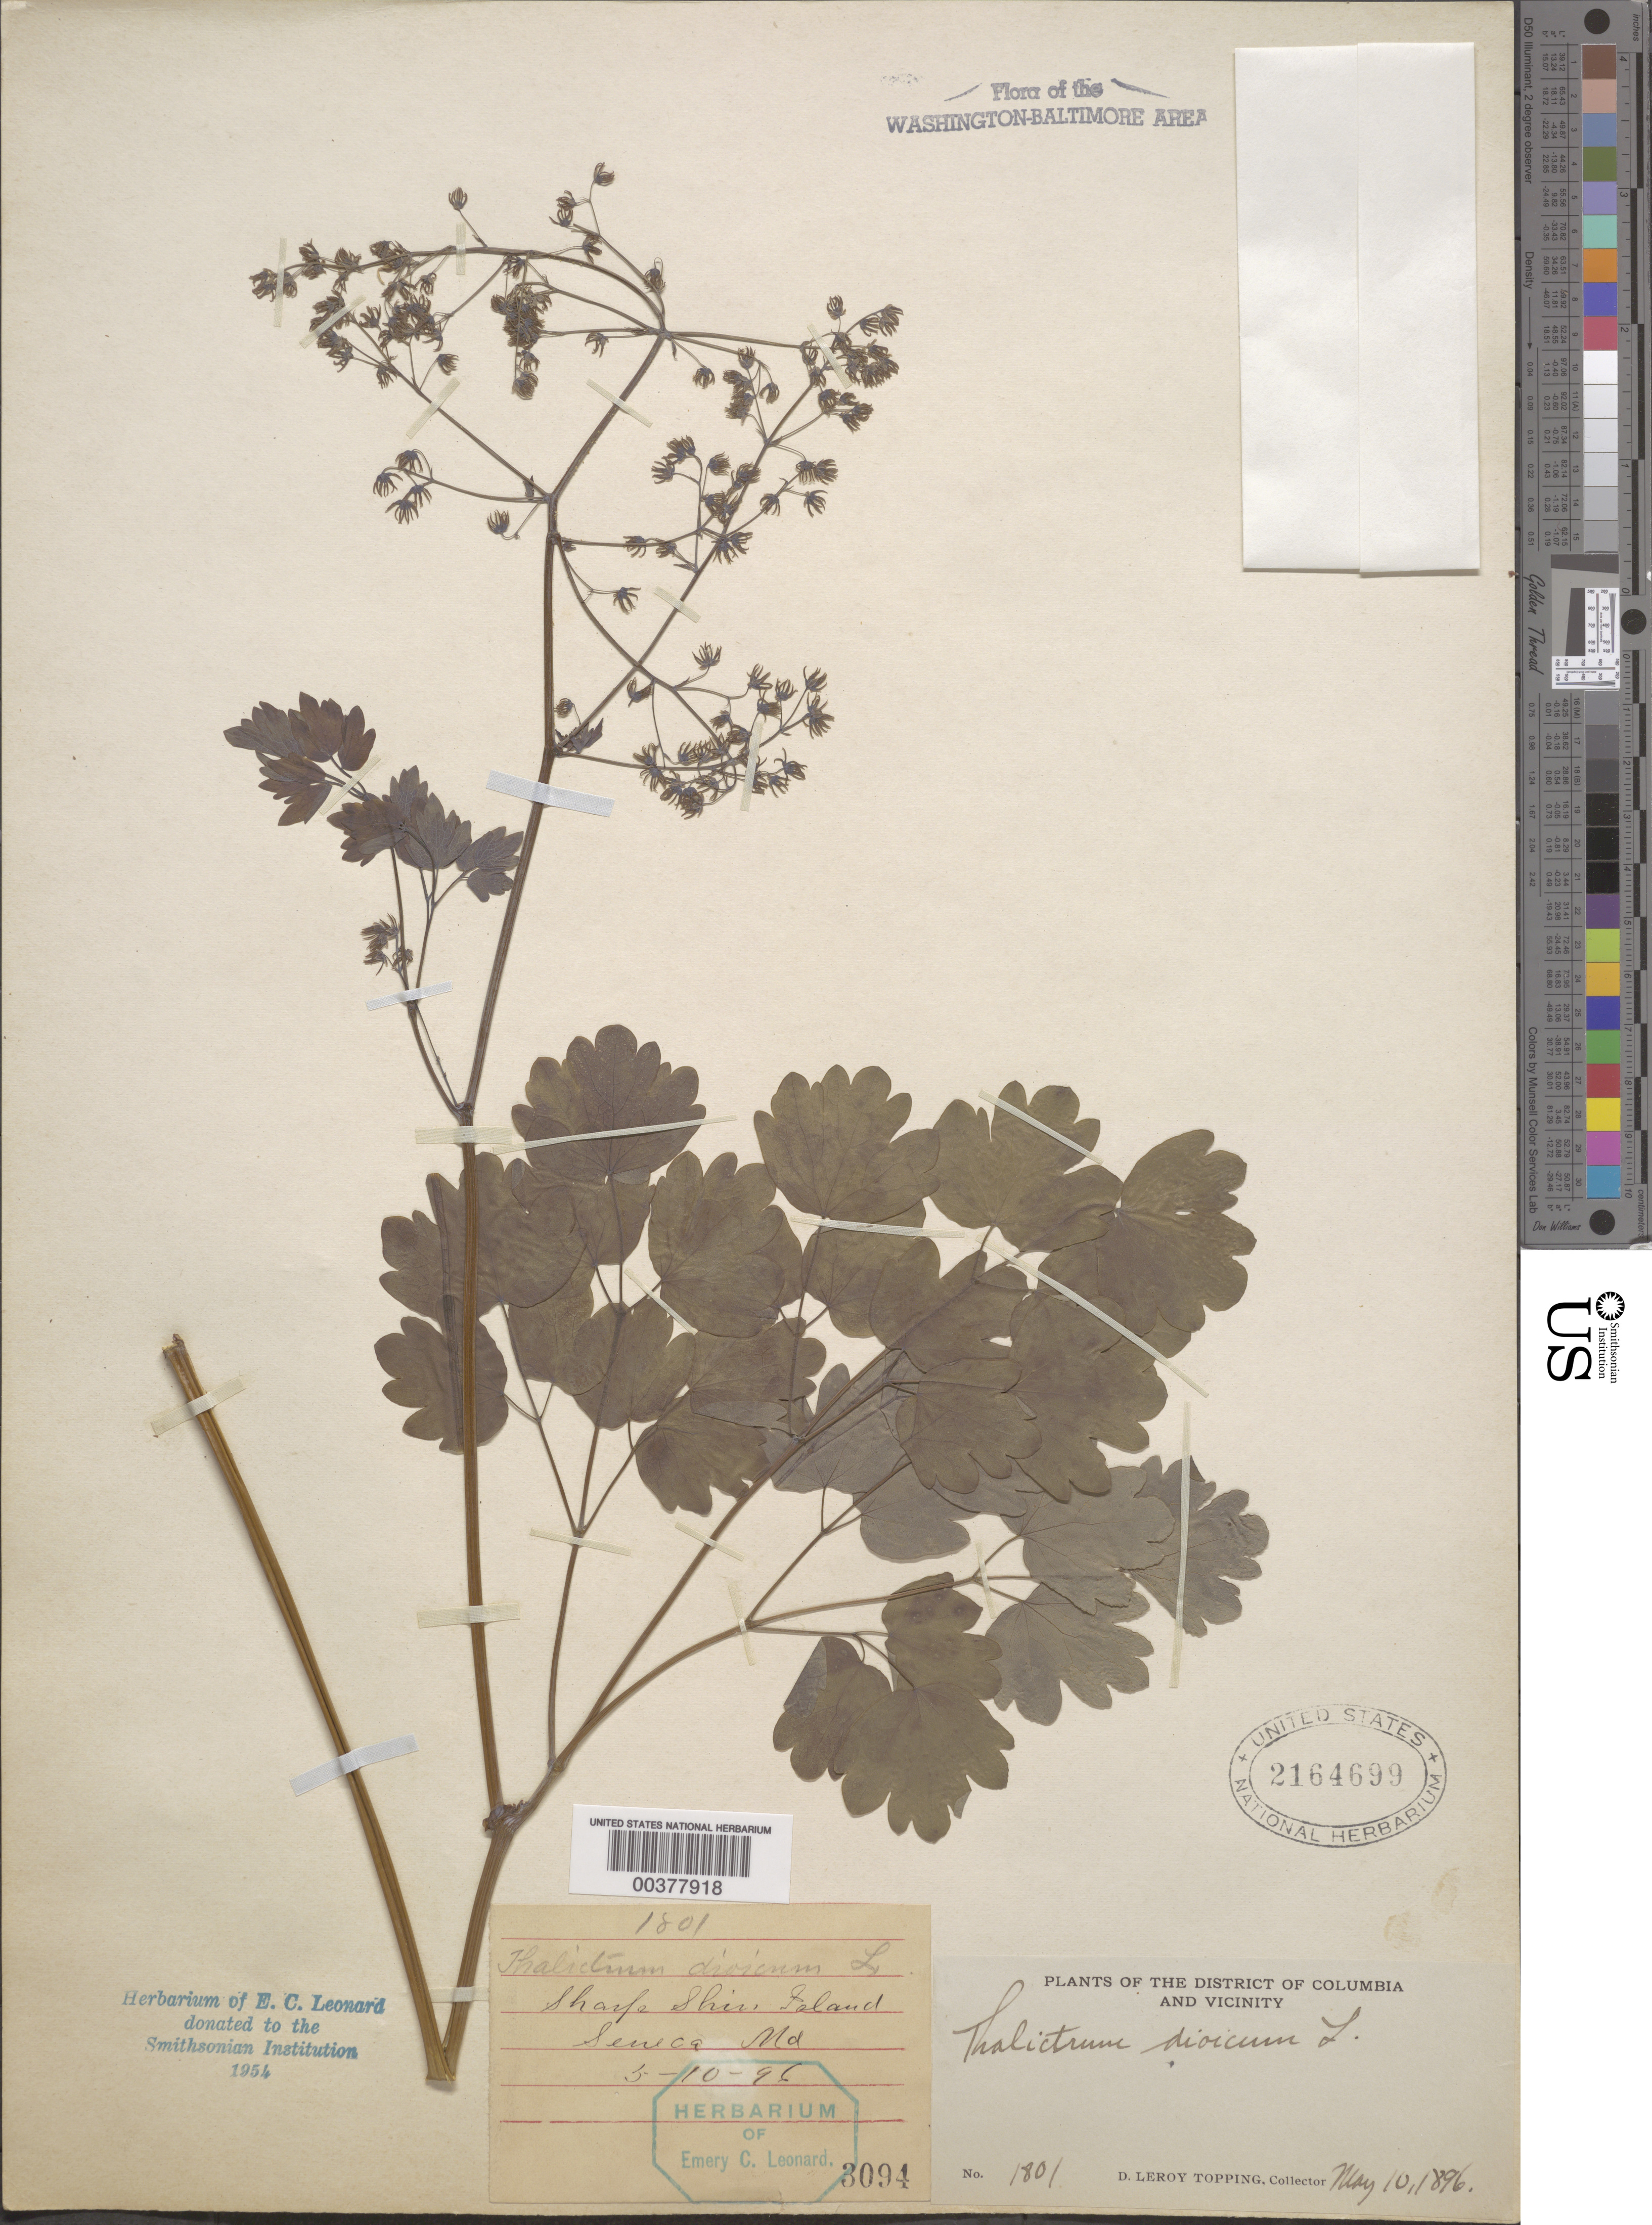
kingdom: Plantae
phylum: Tracheophyta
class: Magnoliopsida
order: Ranunculales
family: Ranunculaceae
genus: Thalictrum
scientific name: Thalictrum dioicum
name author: L.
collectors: D. L. Topping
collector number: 1801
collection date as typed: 10 May 1896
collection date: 1896-05-10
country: United States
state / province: Maryland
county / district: Montgomery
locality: Shark Skin Island, Seneca C. & O. Canal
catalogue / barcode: US 2164699